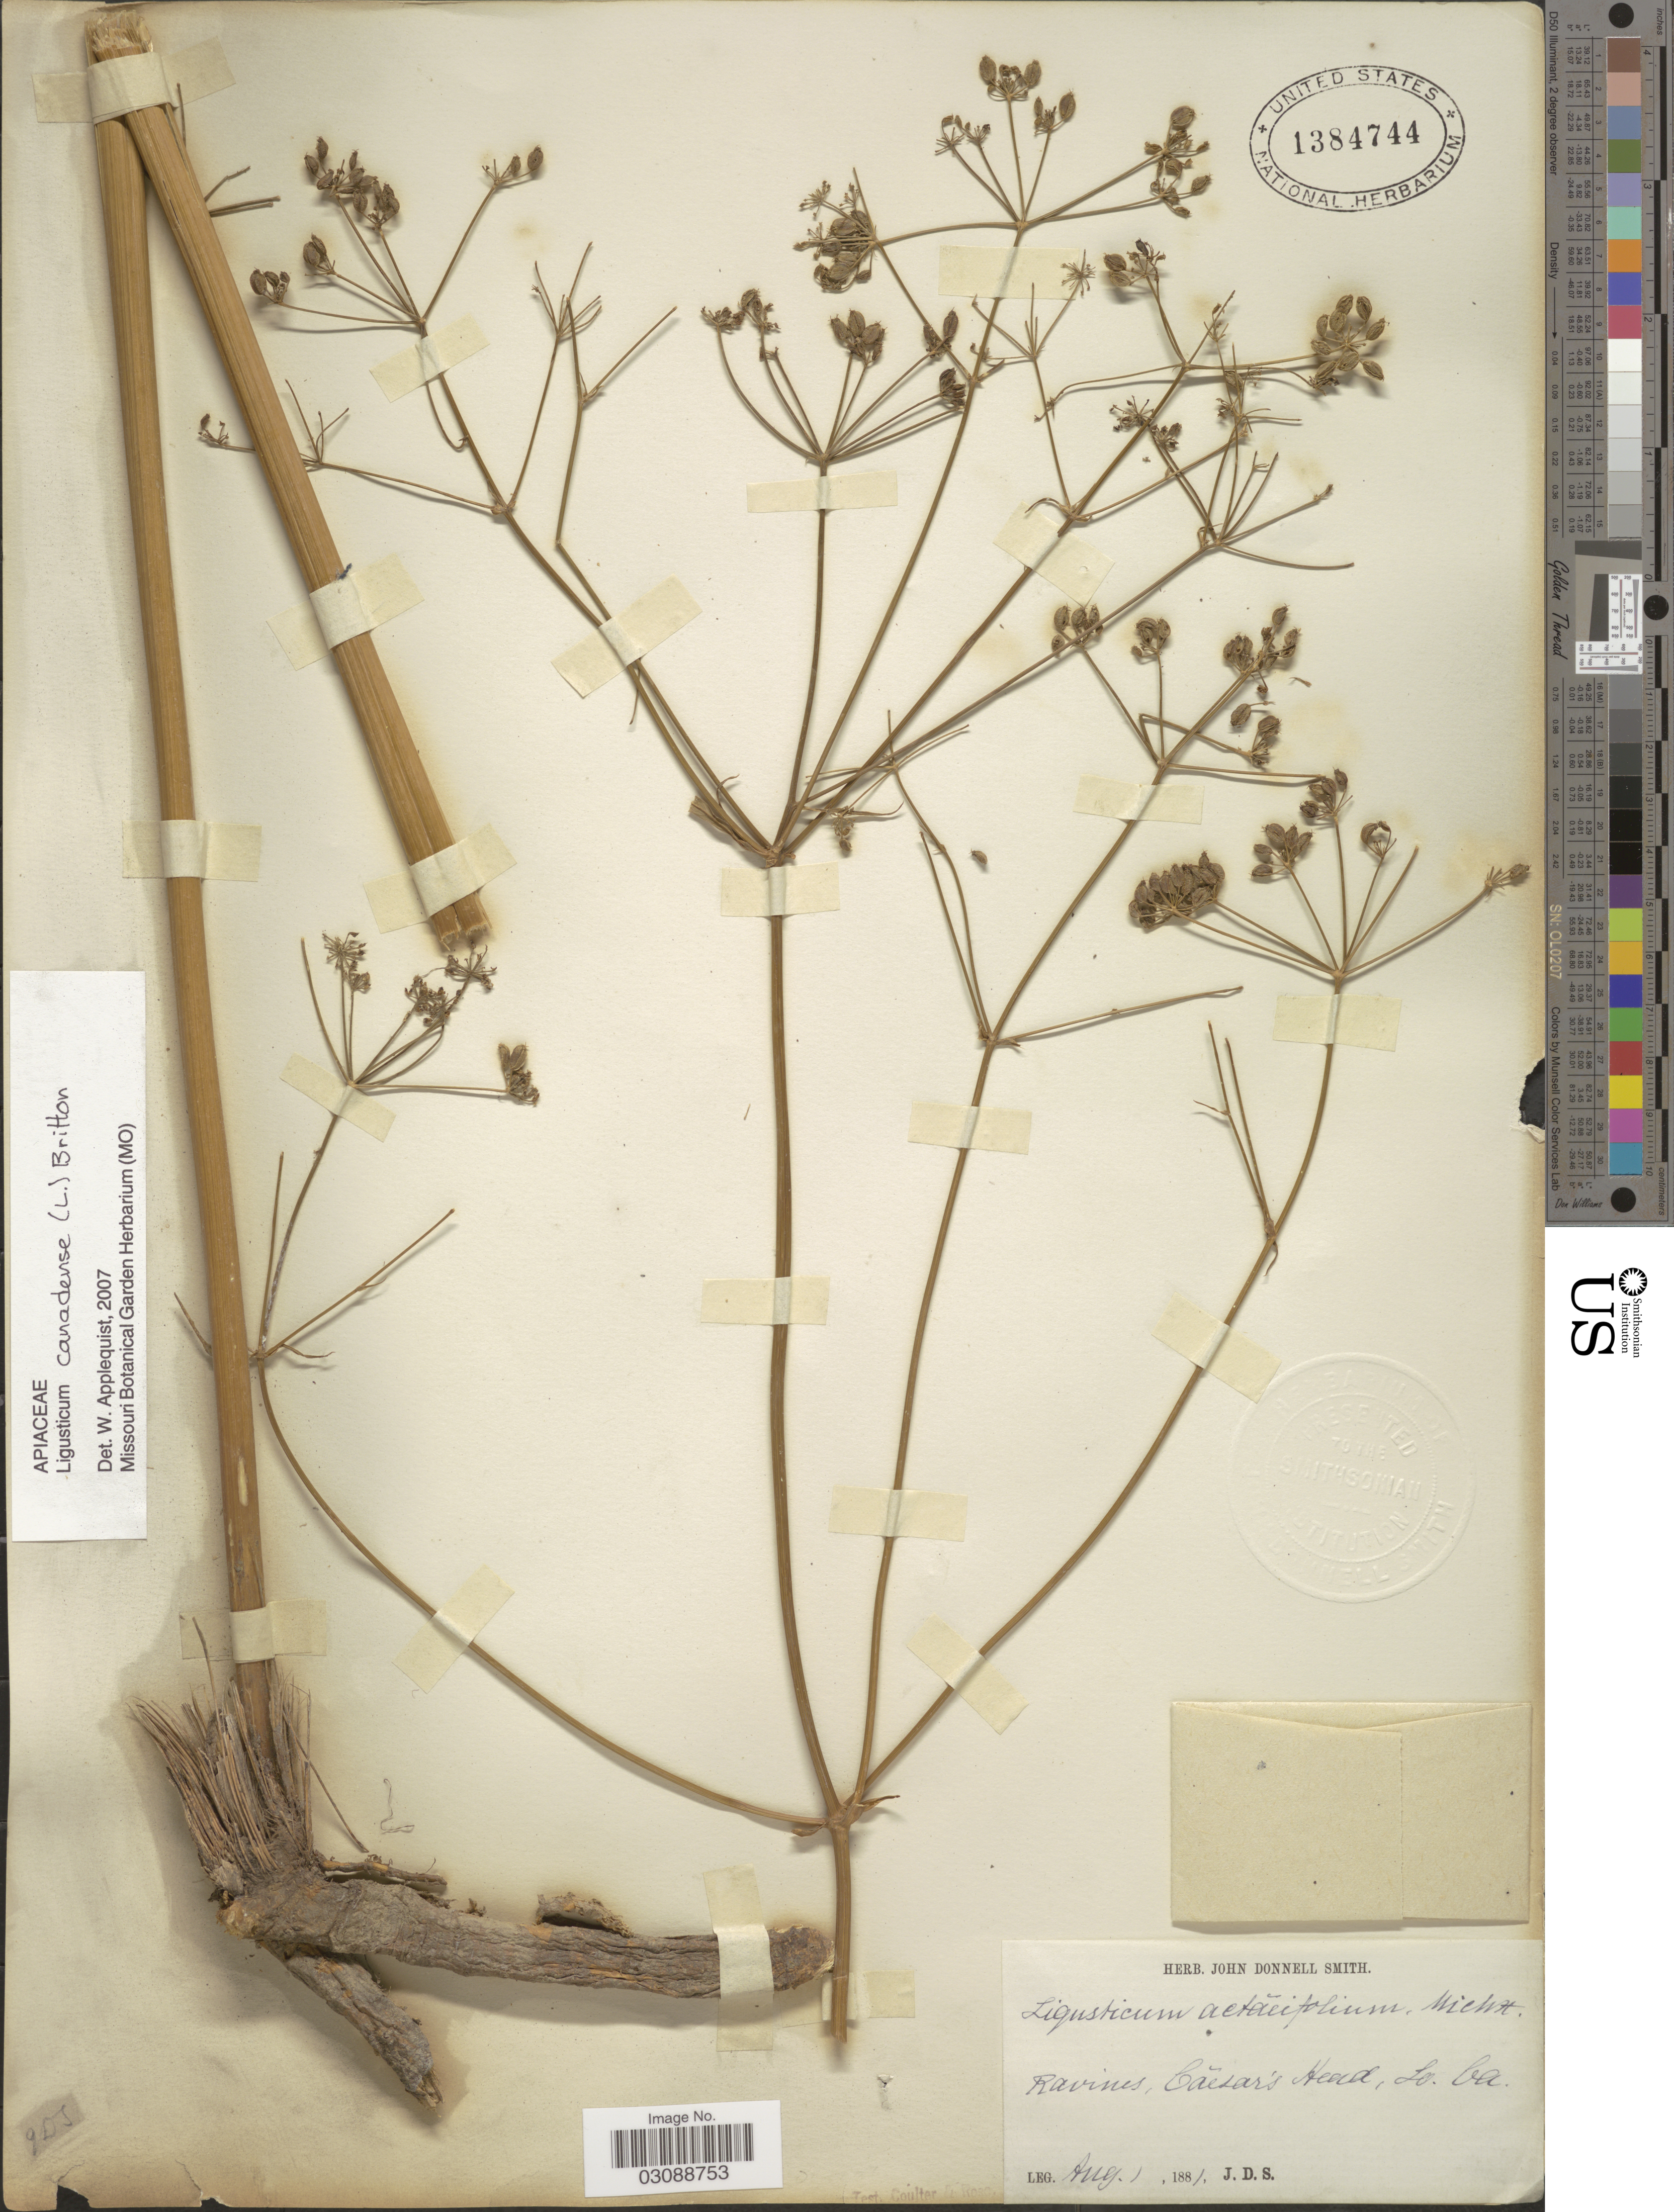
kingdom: Plantae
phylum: Tracheophyta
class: Magnoliopsida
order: Apiales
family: Apiaceae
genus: Ligusticum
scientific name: Ligusticum canadense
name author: (L.) Britton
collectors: J. Donnell Smith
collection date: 1881-08-01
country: United States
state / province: South Carolina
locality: Ravines, Cáesar's Head, Greenville Co.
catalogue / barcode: US 1384744